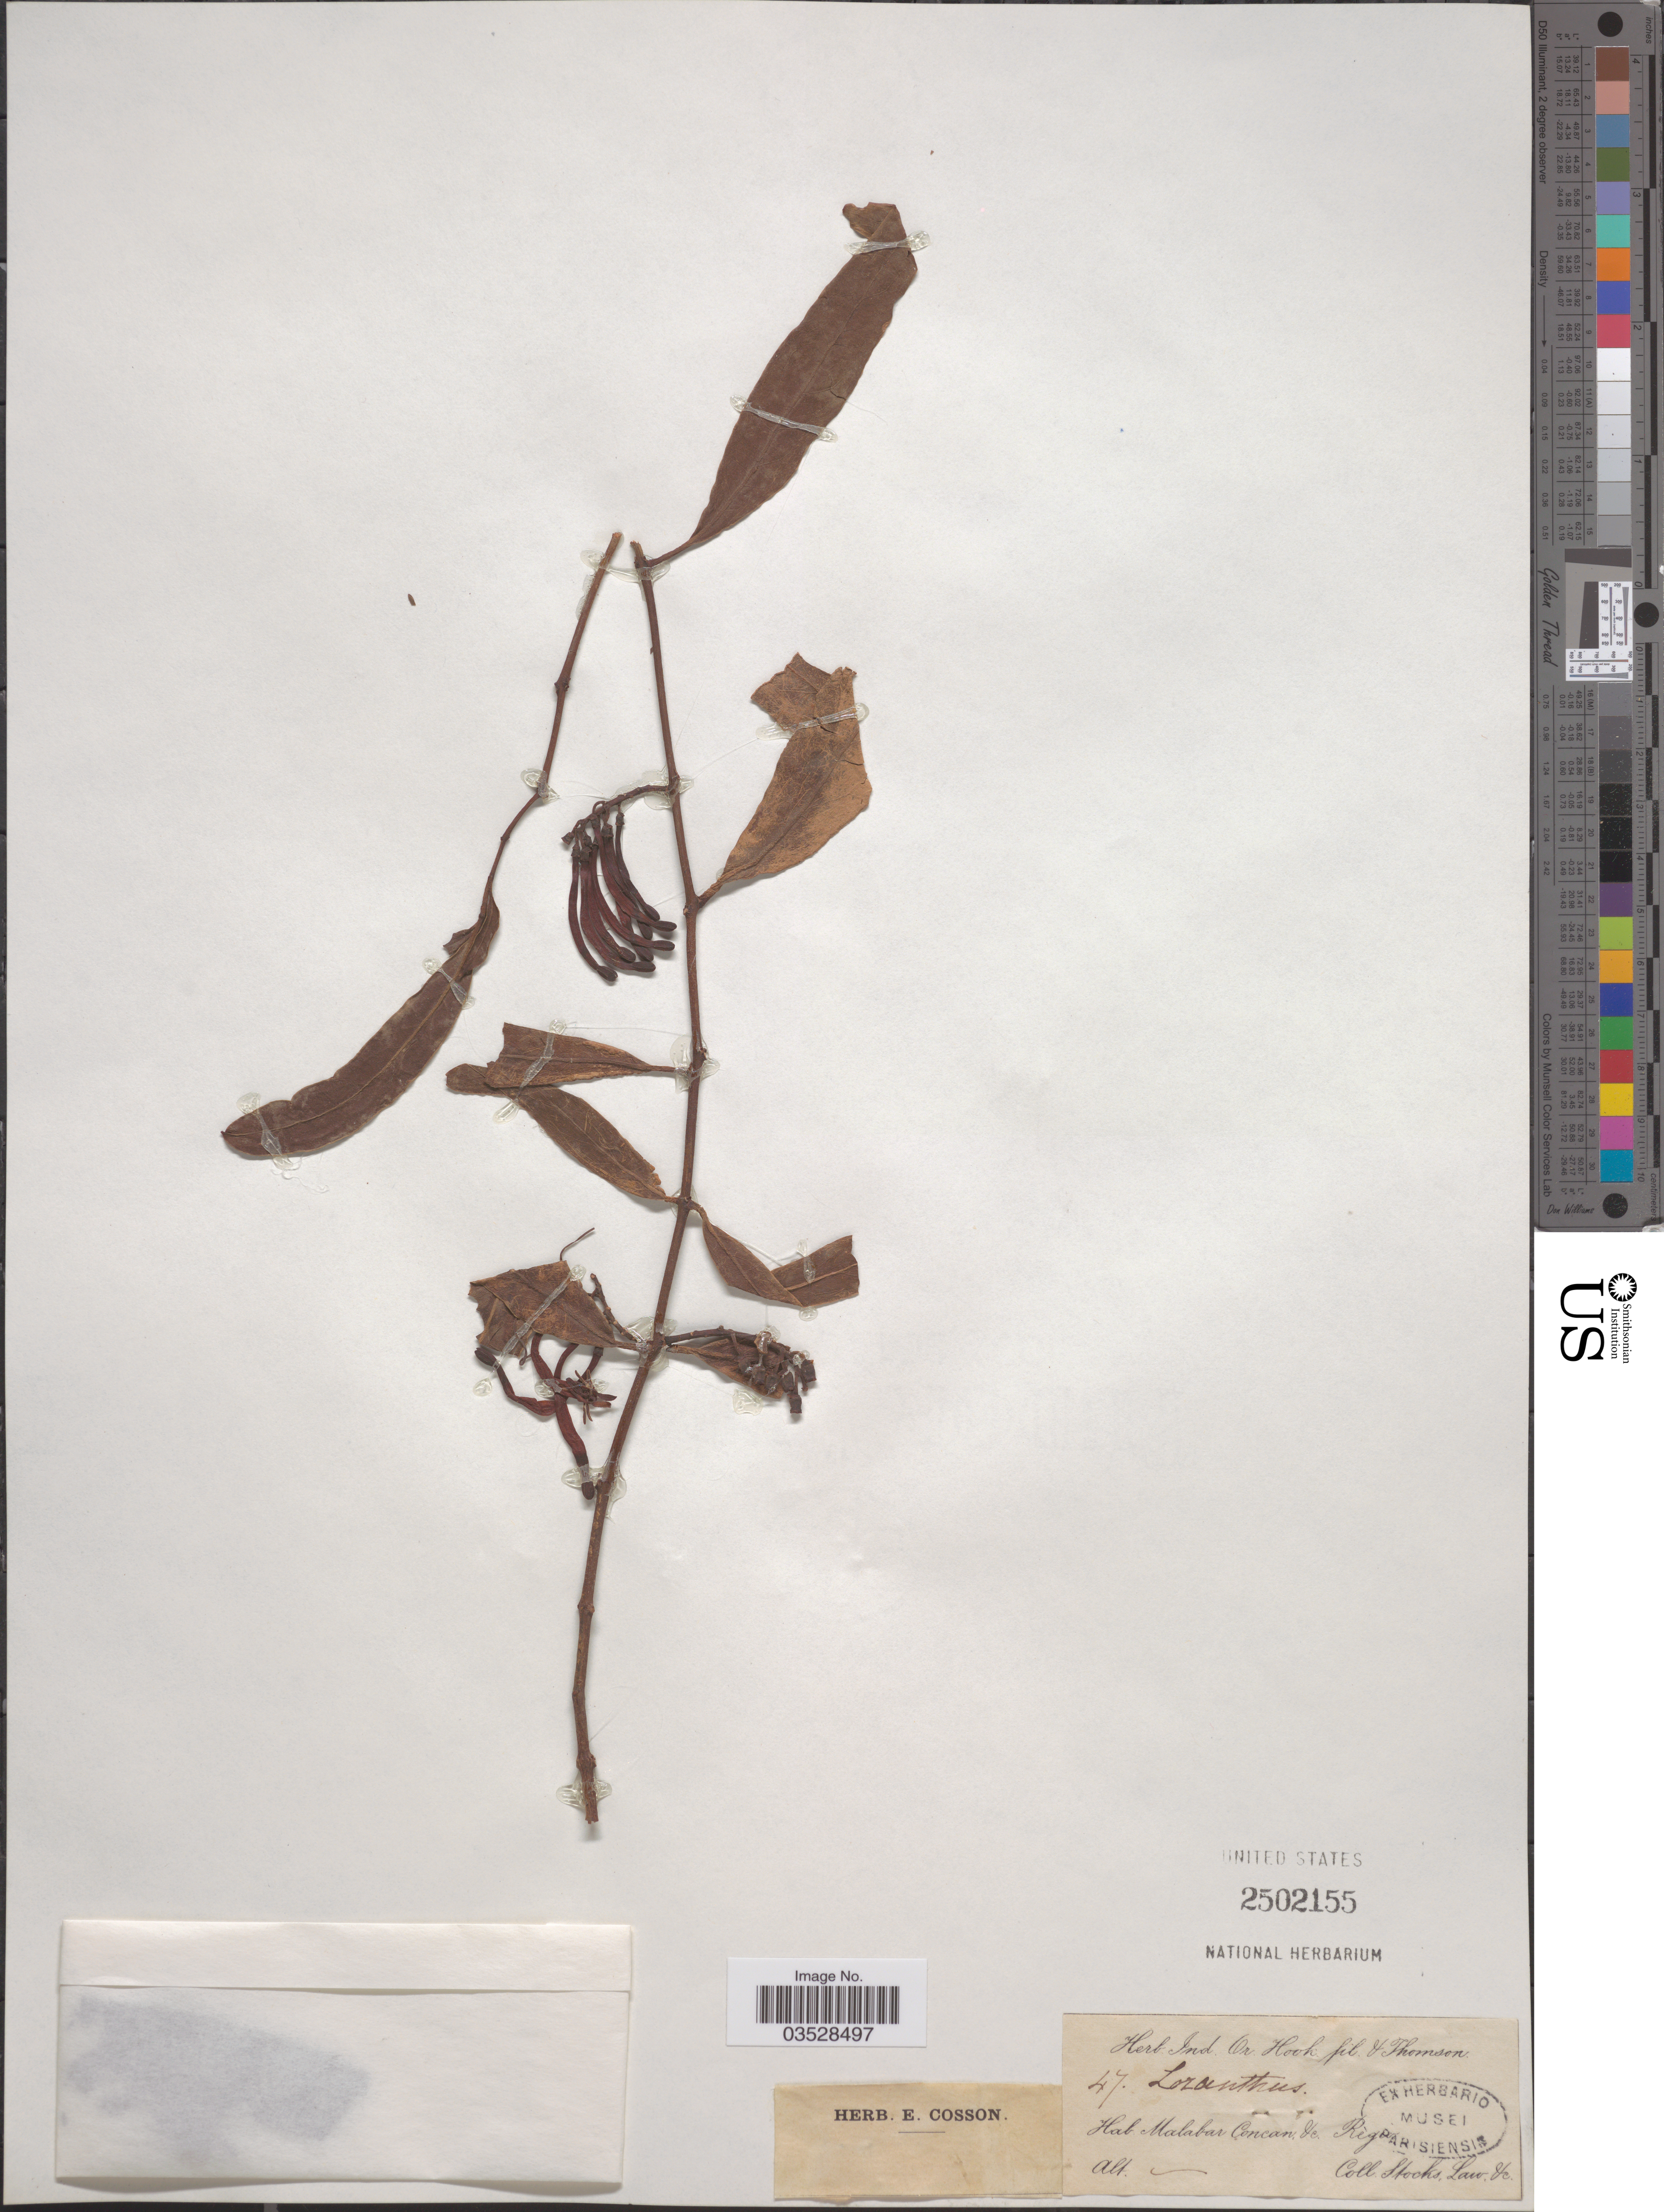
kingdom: Plantae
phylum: Tracheophyta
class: Magnoliopsida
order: Santalales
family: Loranthaceae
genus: Loranthus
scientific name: Loranthus sp.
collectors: J. Stocks & J. Law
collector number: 47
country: India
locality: Malabar Concan, &c. Regio.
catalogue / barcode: US 2502155